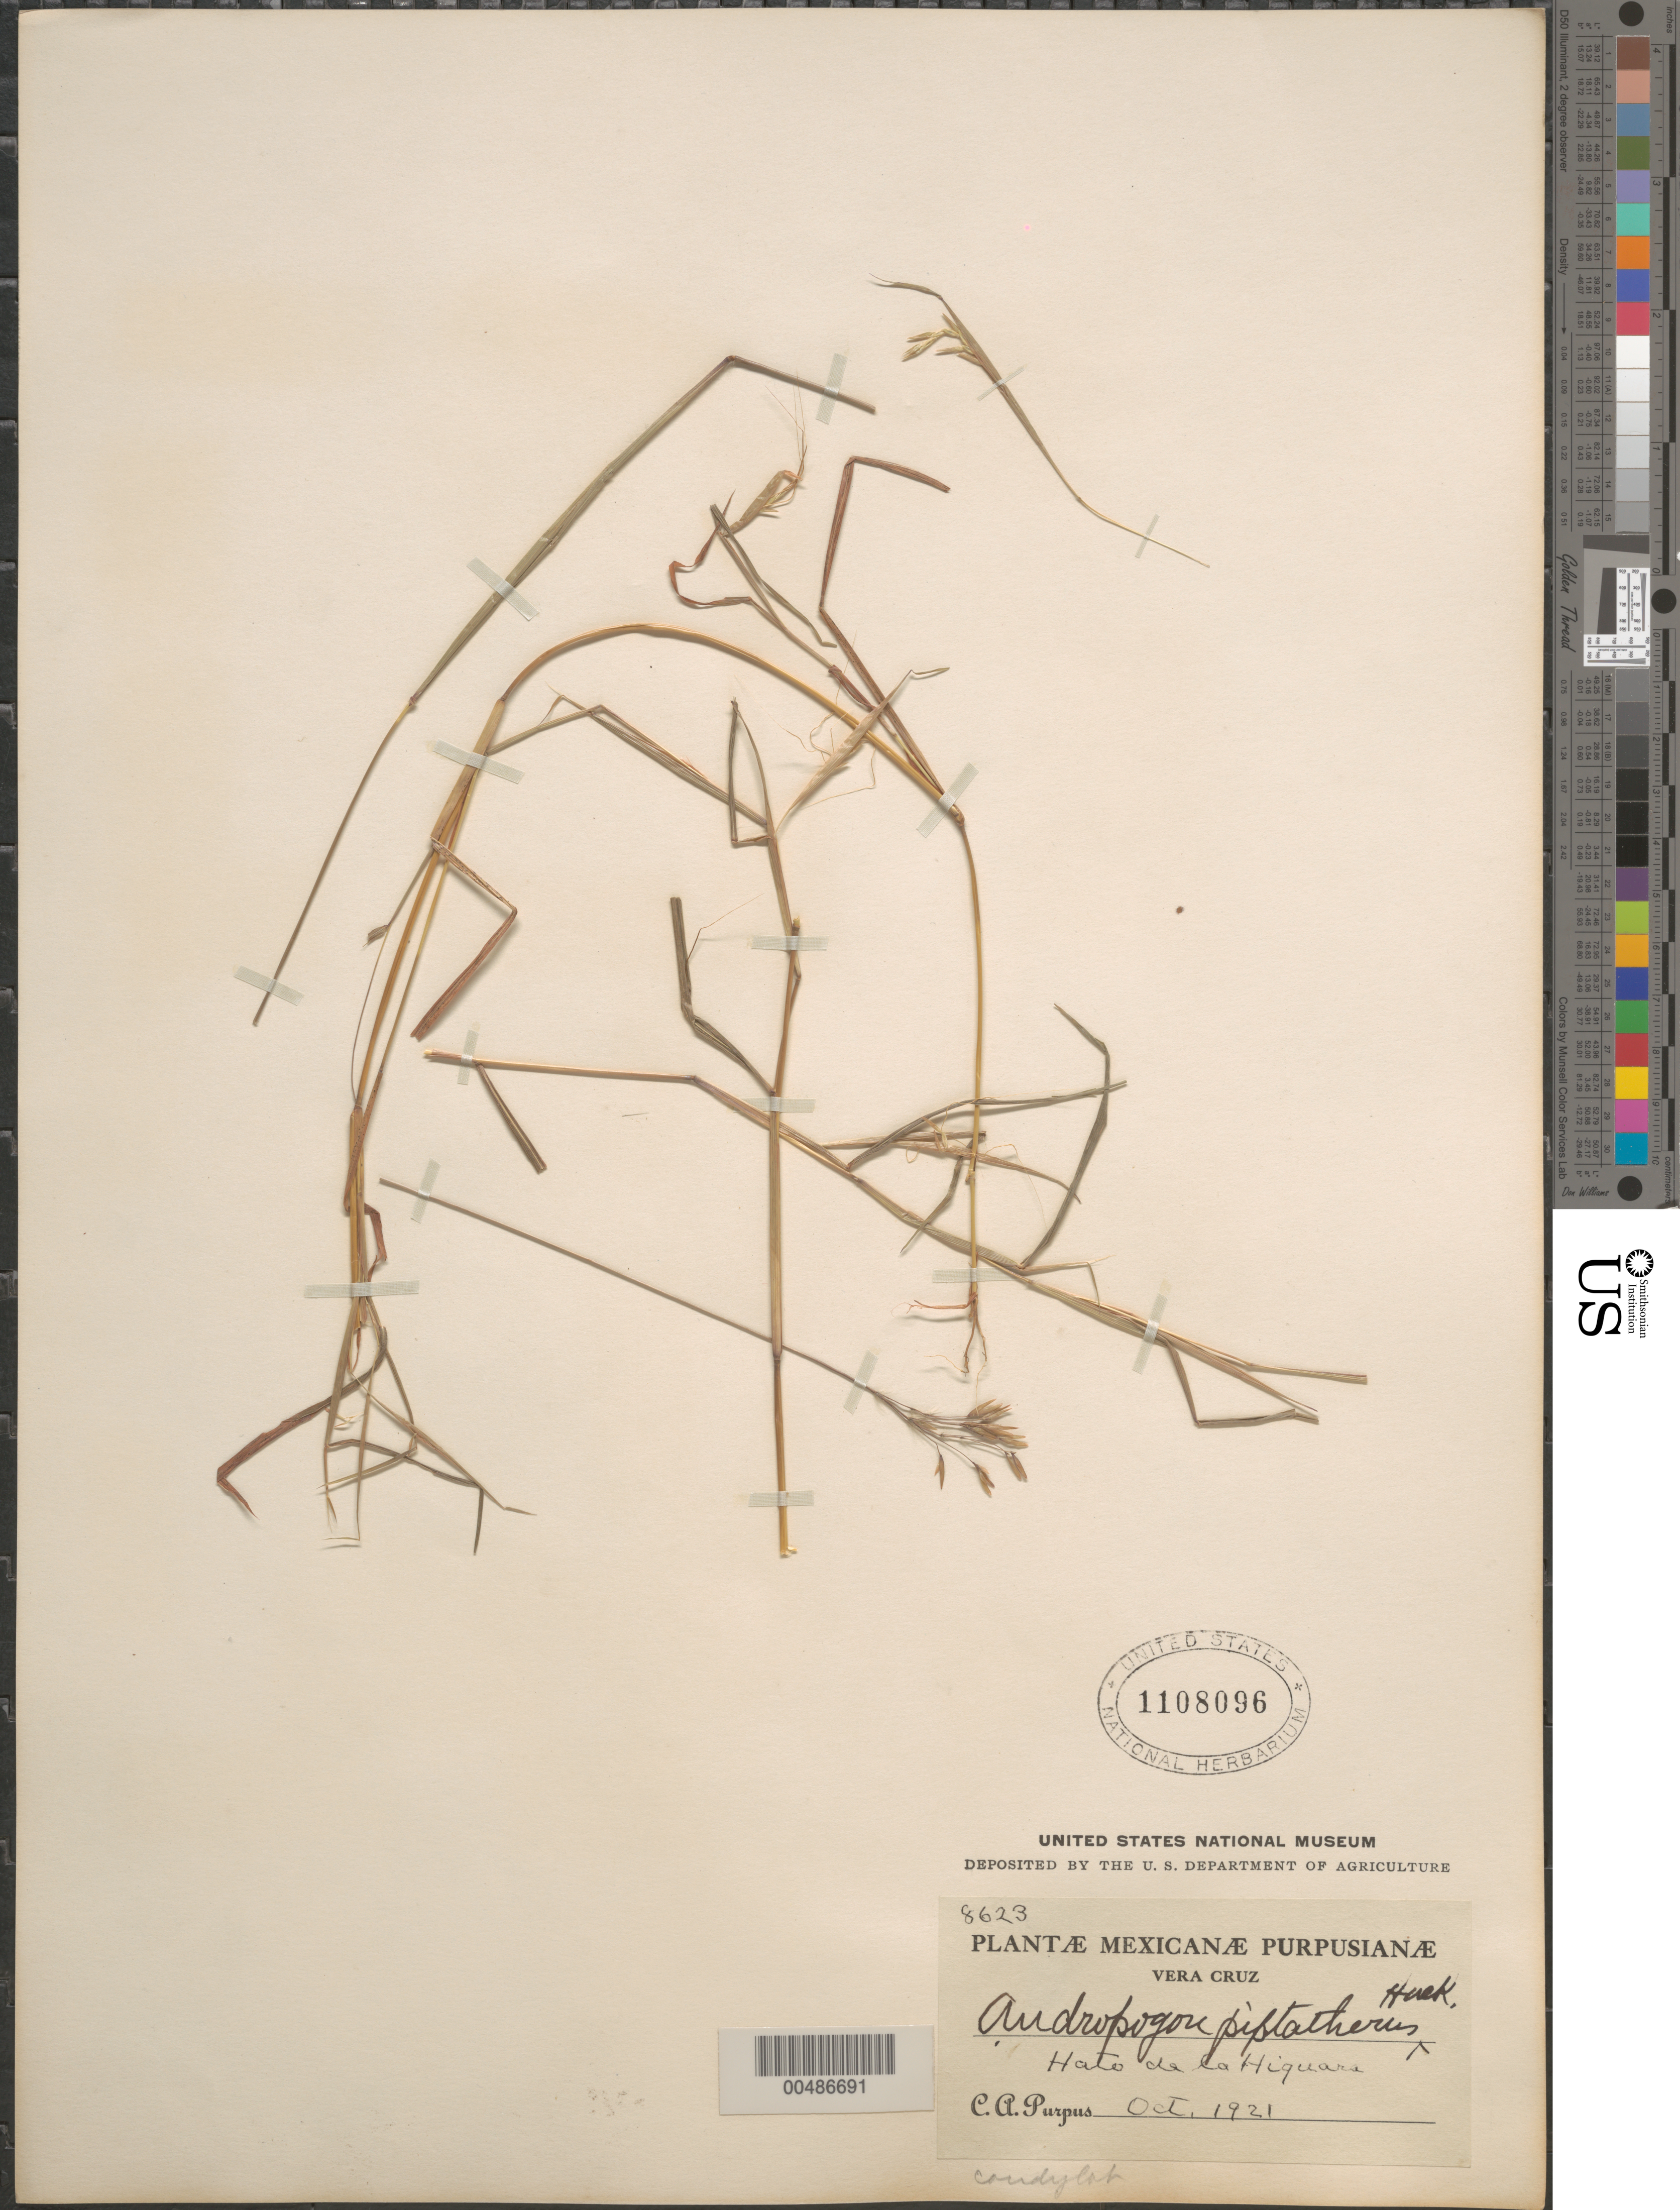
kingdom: Plantae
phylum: Tracheophyta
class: Liliopsida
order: Poales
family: Poaceae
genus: Euclasta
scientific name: Euclasta condylotricha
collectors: C. A. Purpus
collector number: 8623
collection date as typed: Oct 1921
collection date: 1921-10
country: Mexico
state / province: Veracruz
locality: Hato de la Hiquara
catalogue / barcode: US 1108096